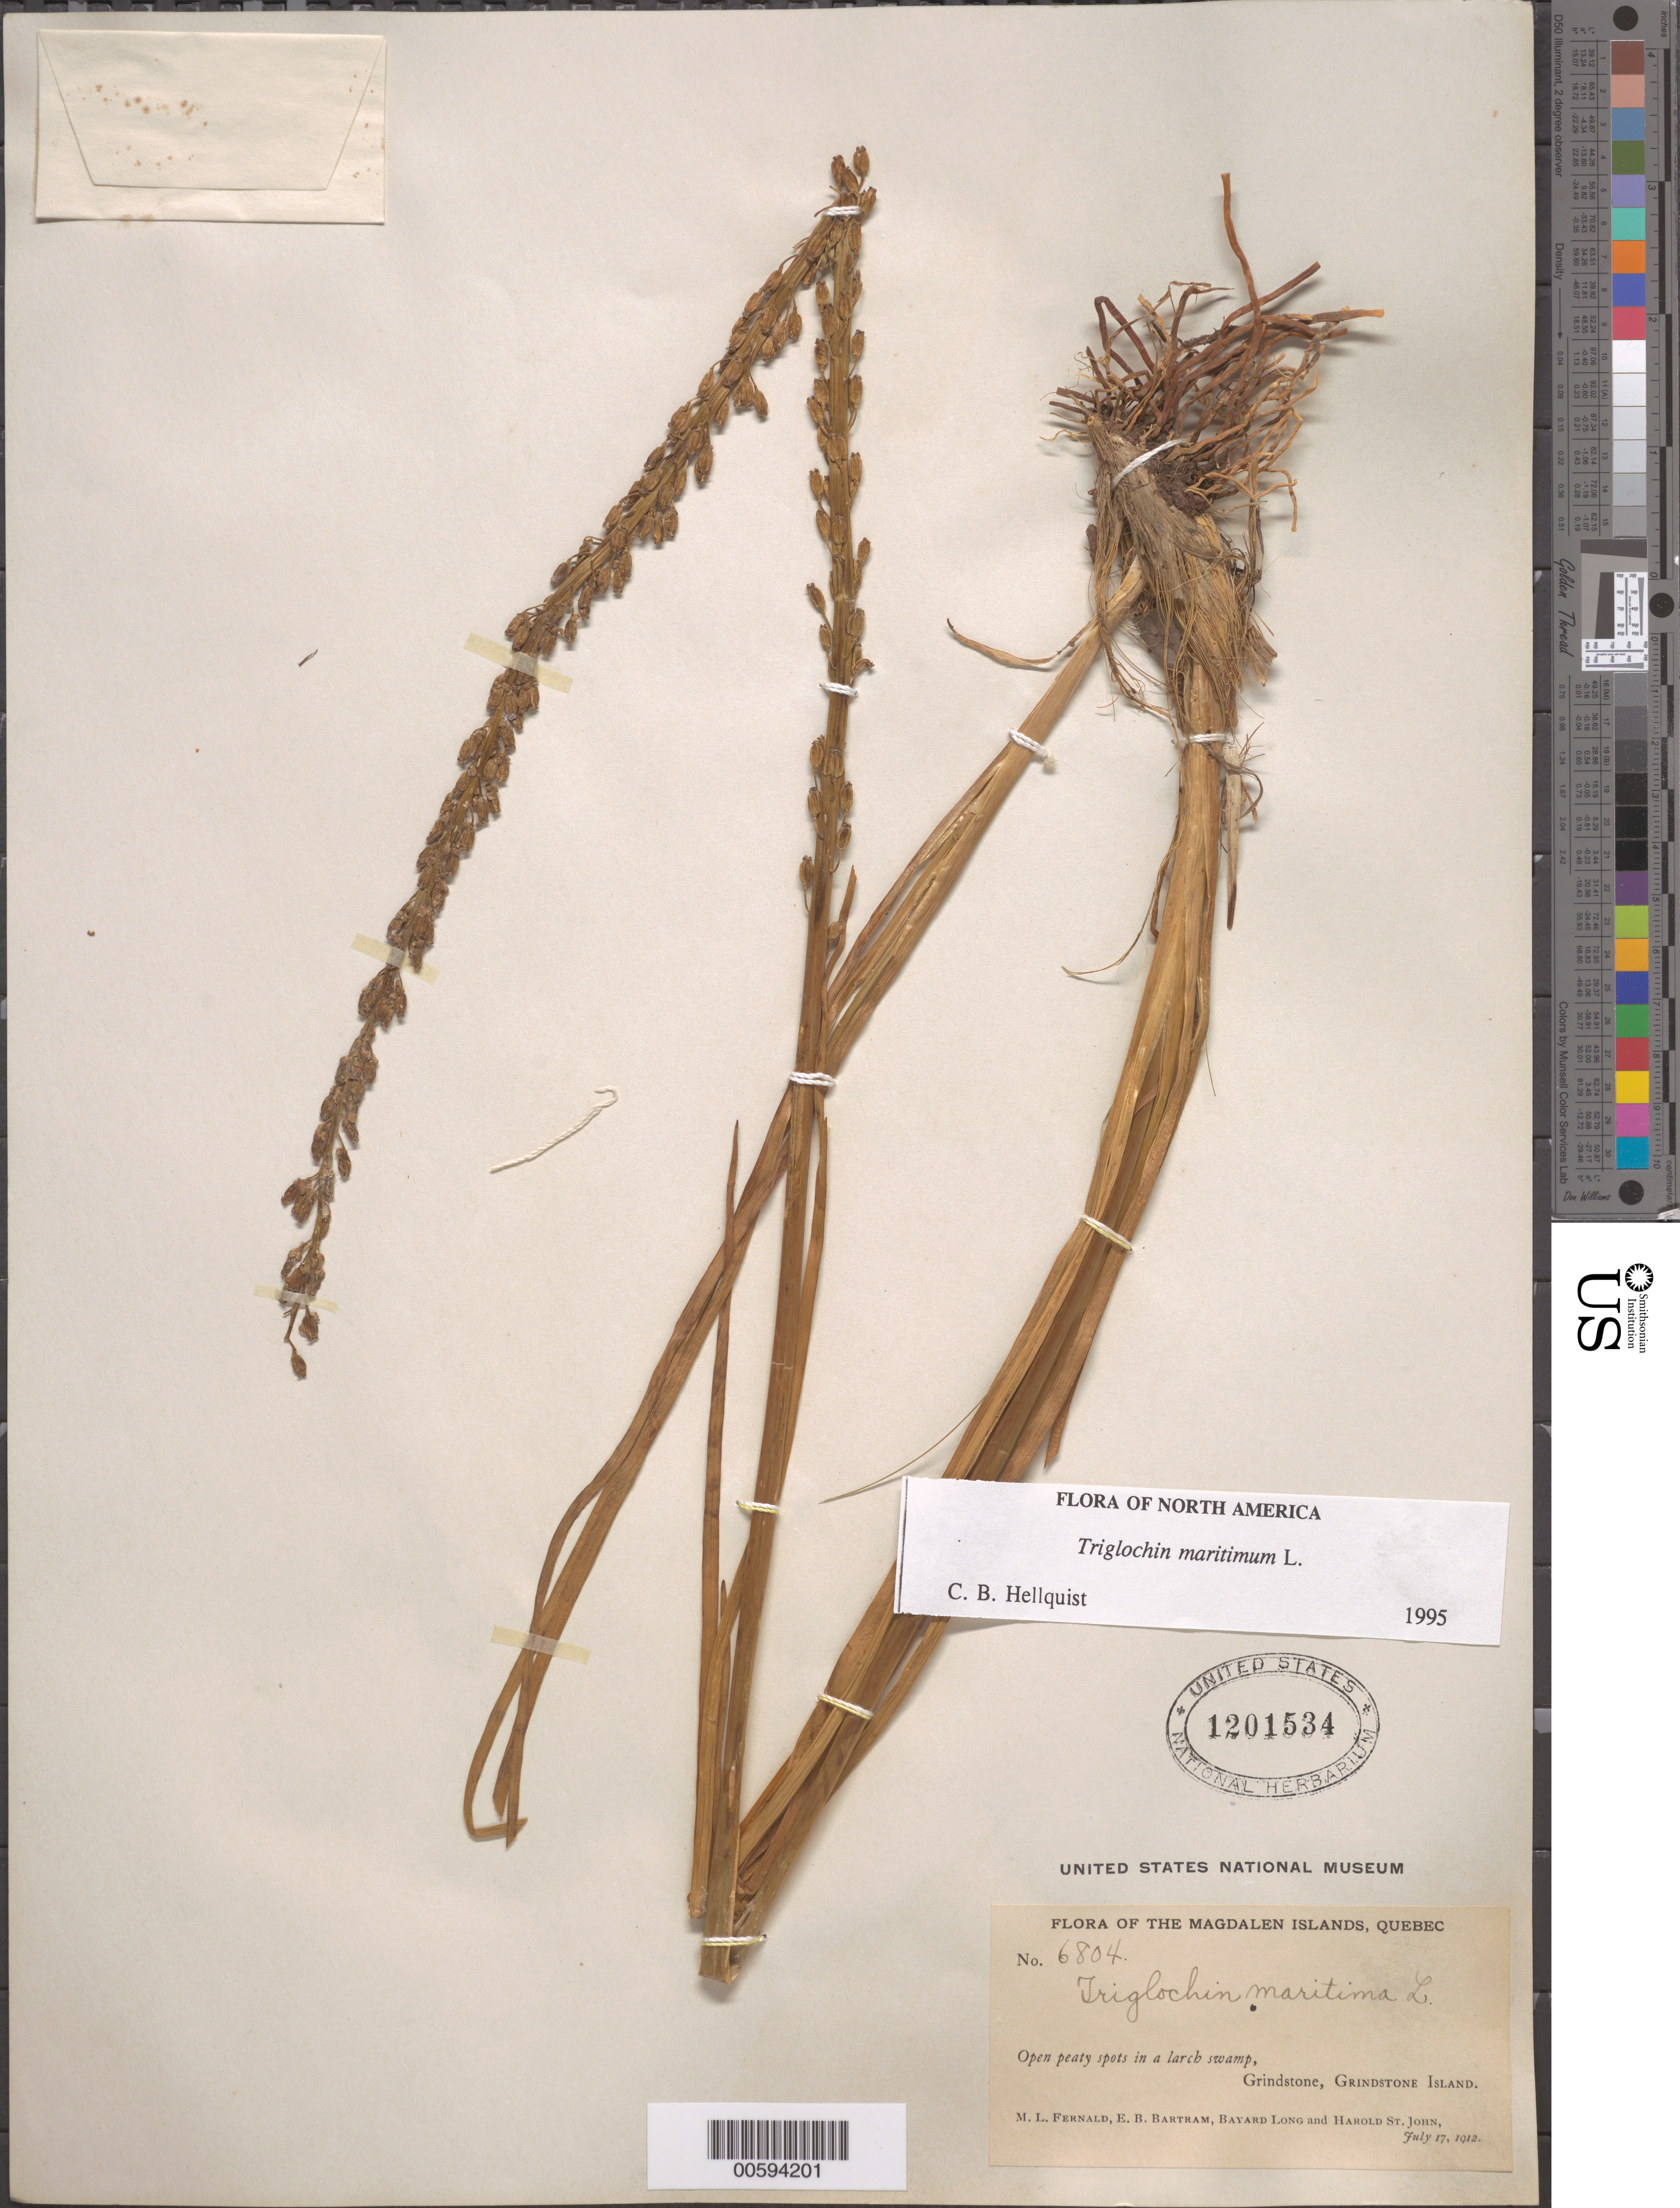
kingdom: Plantae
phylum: Tracheophyta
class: Liliopsida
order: Alismatales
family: Juncaginaceae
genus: Triglochin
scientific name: Triglochin maritima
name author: L.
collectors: M. L. Fernald, E. B. Bartram, B. Long & H. St. John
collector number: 6804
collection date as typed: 17 Jul 1912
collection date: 1912-07-17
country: Canada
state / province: Quebec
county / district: Les Îles-de-la-Madeleine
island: Ile du Cap aux Meules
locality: Grindstone, Grindstone Island (= Cap-aux-Meules, Île du Cap aux Meules)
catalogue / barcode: US 1201534